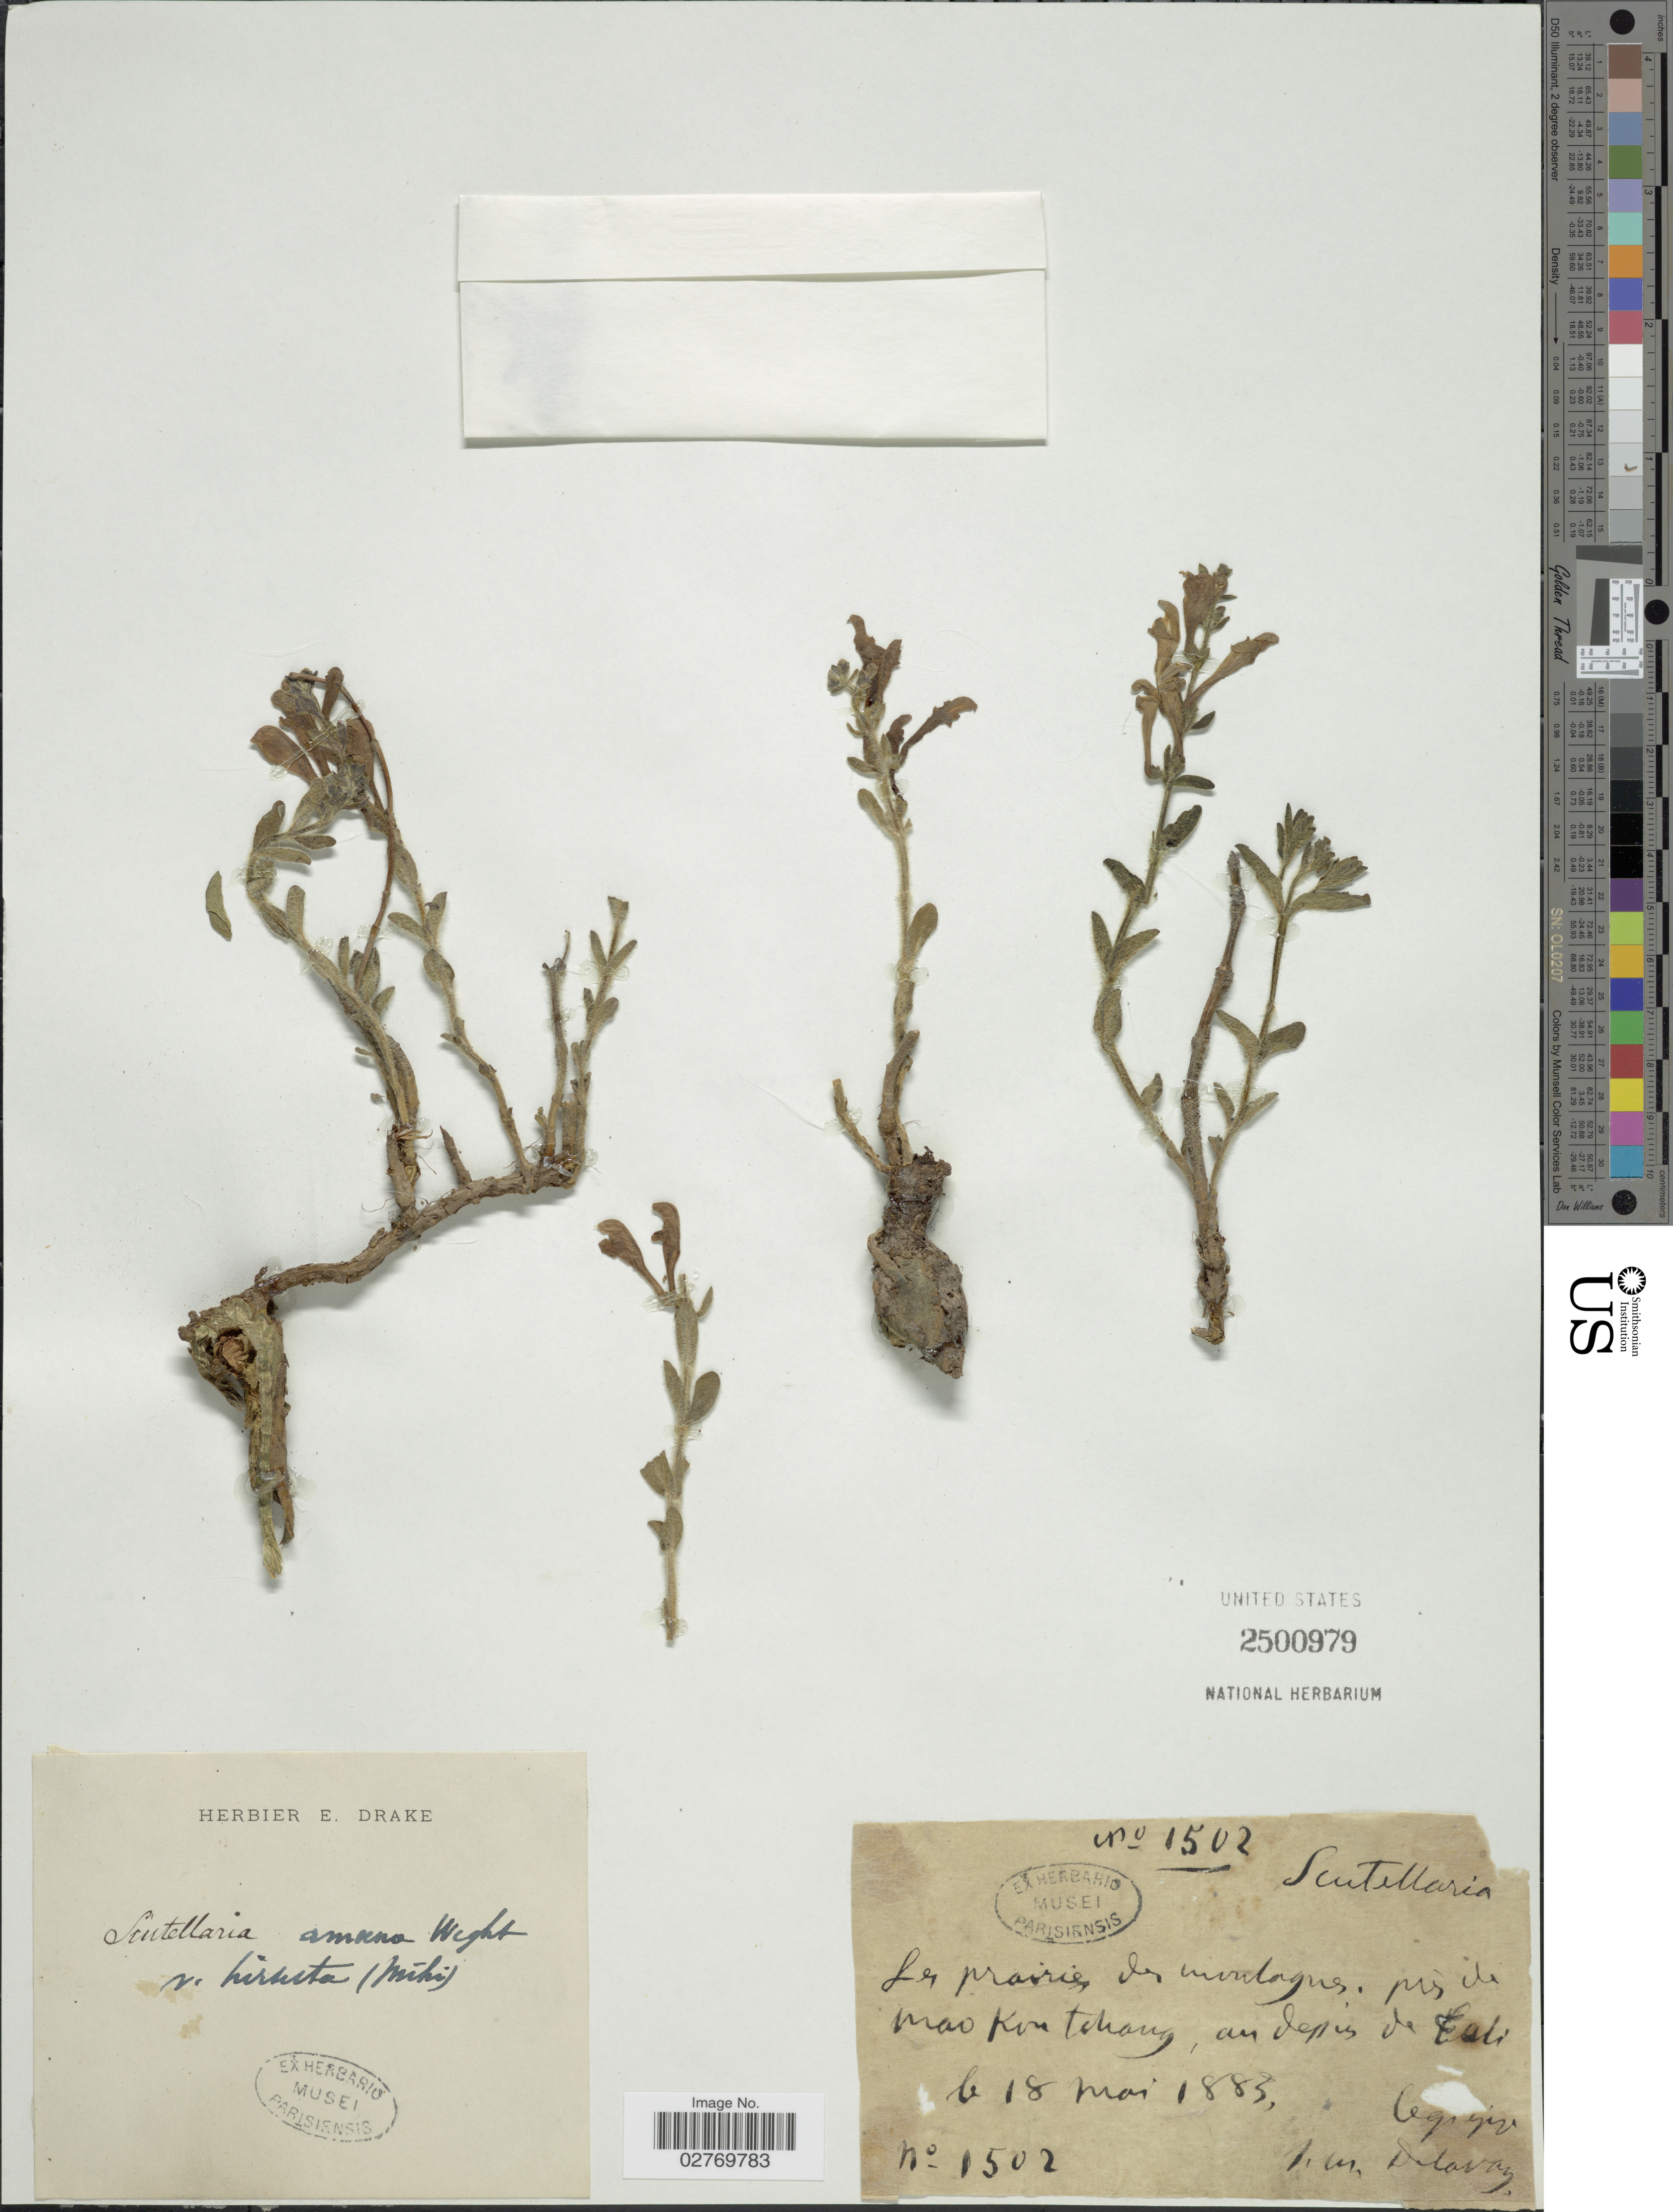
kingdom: Plantae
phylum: Tracheophyta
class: Magnoliopsida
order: Lamiales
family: Lamiaceae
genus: Scutellaria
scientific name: Scutellaria amoena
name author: C.H. Wright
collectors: Delavay, --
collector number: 1502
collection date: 1883-05-18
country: China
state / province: Yunnan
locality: Les prairies des montagnes, près de Mao Kon Tchang, an depis de Eali. [interpreted]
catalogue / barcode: US 2500979